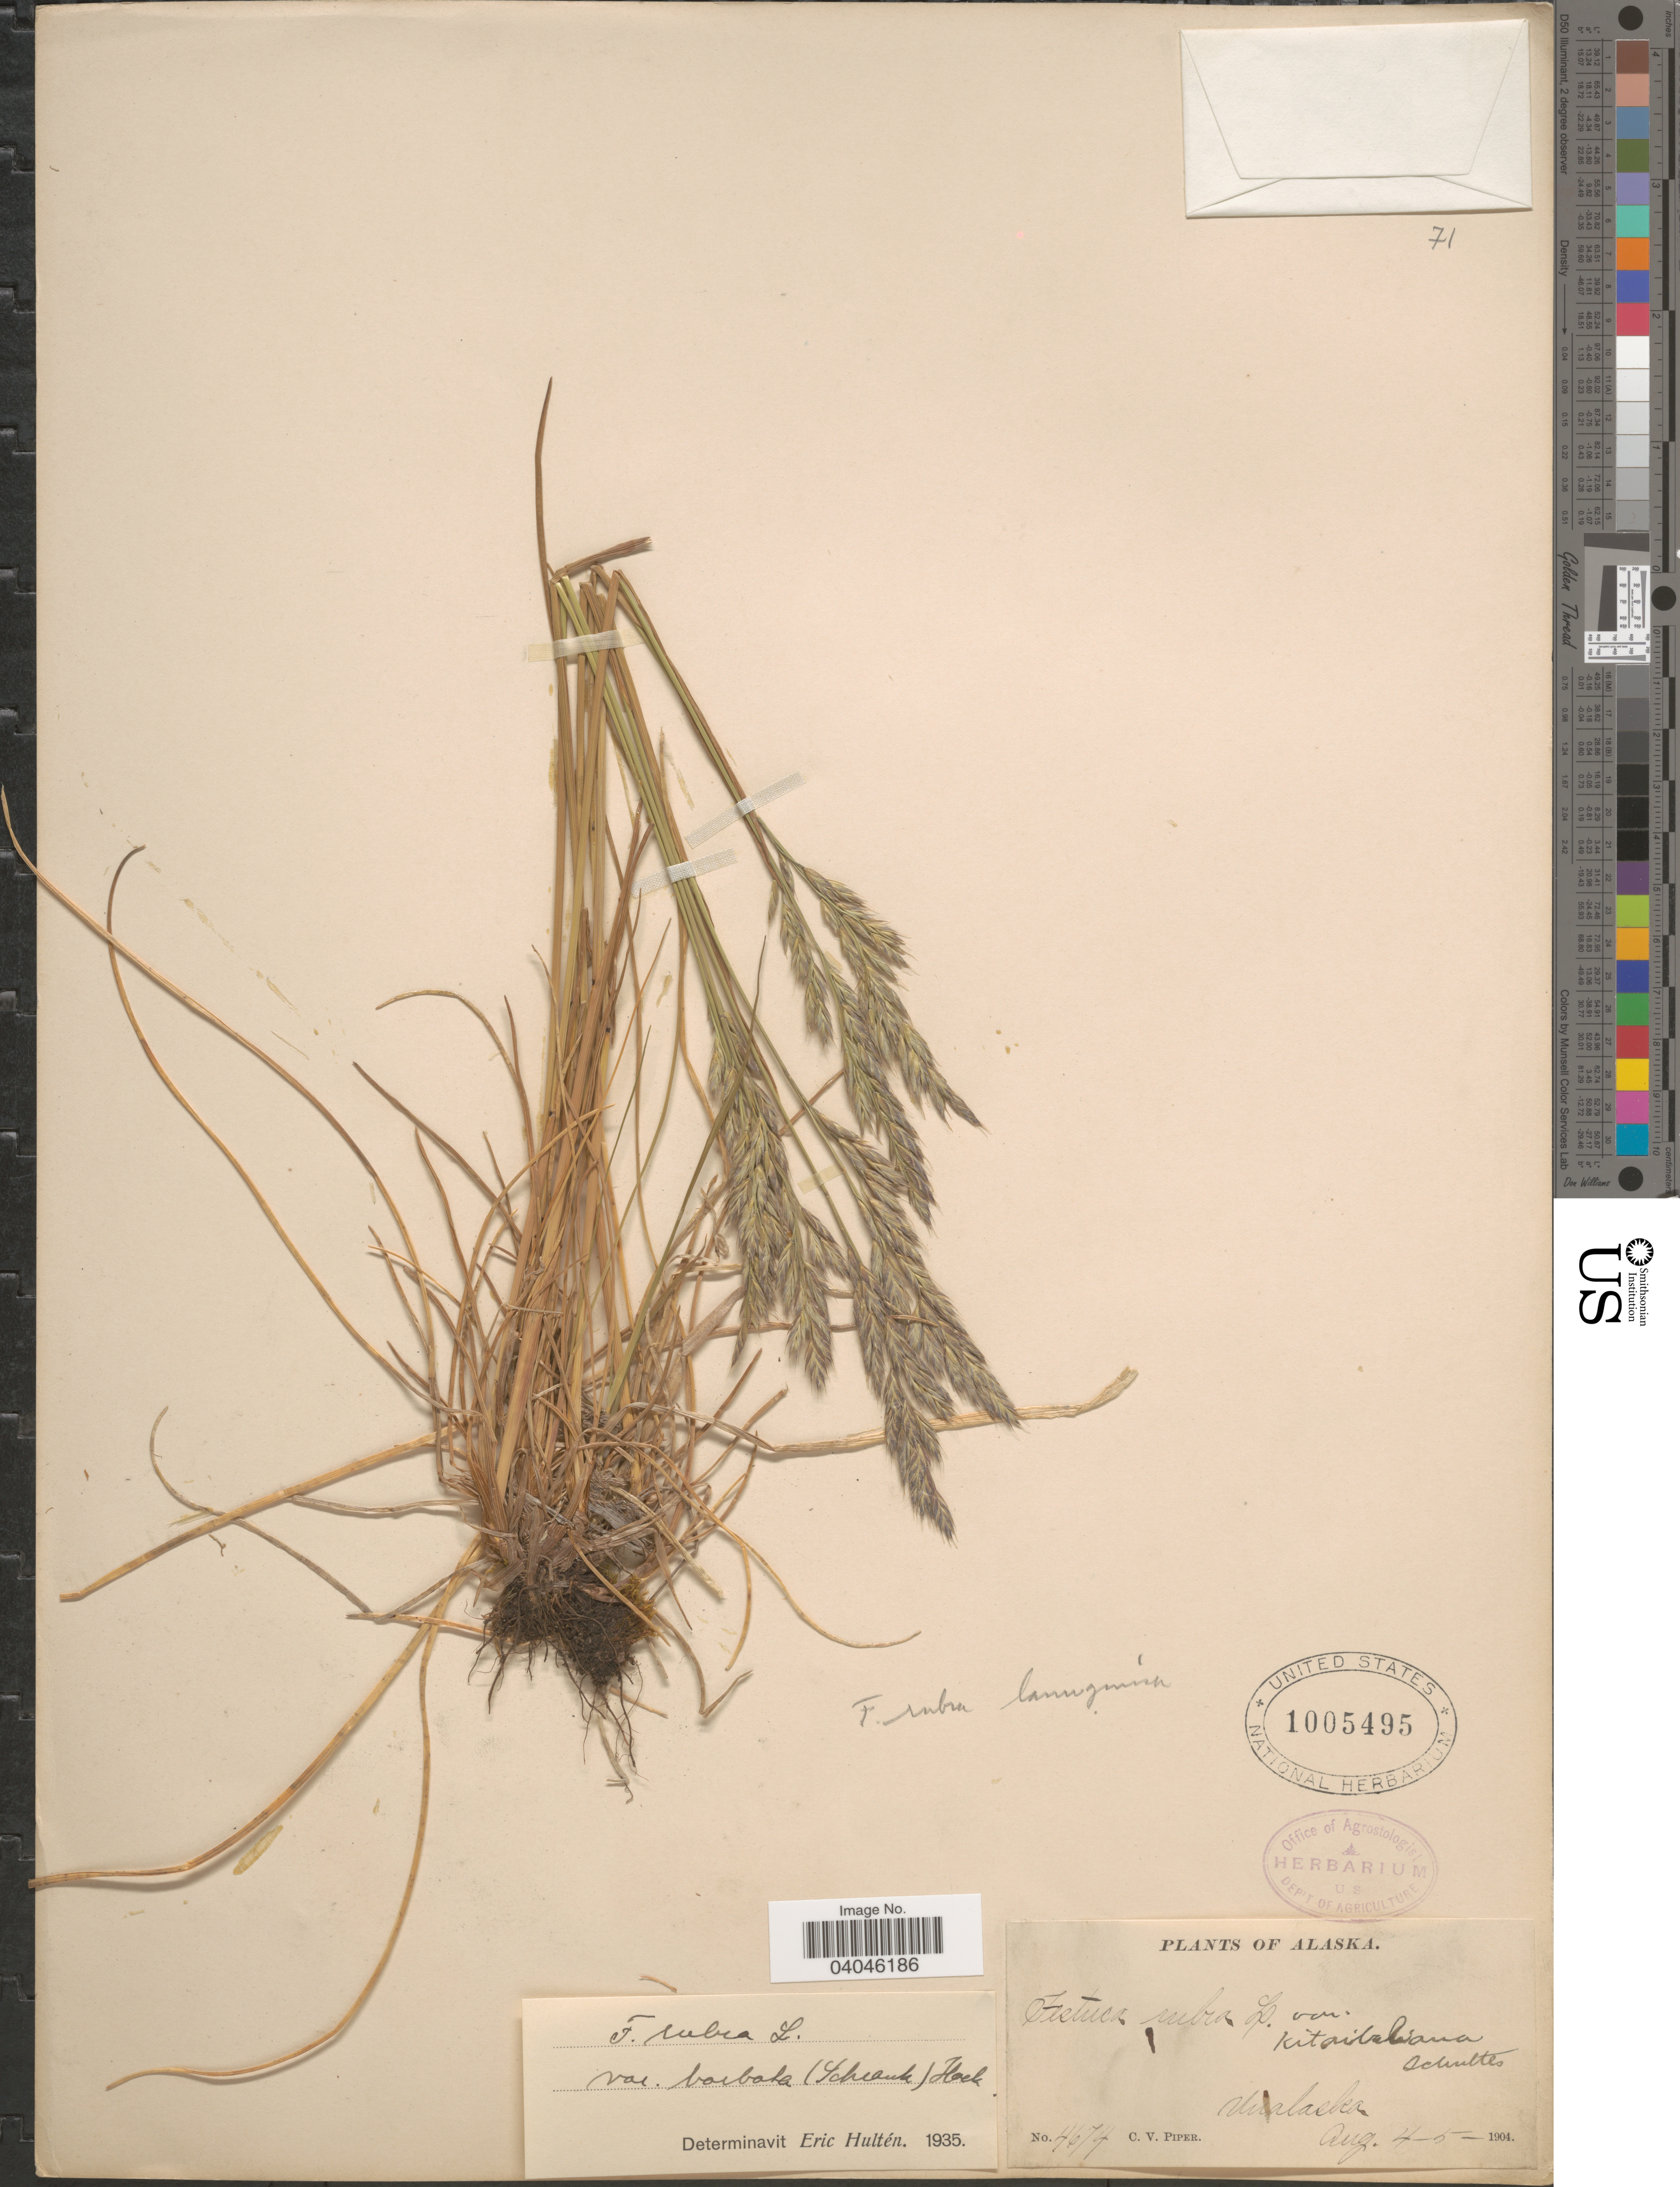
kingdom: Plantae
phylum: Tracheophyta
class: Liliopsida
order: Poales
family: Poaceae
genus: Festuca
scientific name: Festuca rubra var. barbata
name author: (Hack.) Hack. ex Hultén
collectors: C. V. Piper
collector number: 4674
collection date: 1904-08-04/1904-08-05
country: United States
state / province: Alaska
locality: Unalaska.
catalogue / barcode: US 1005495